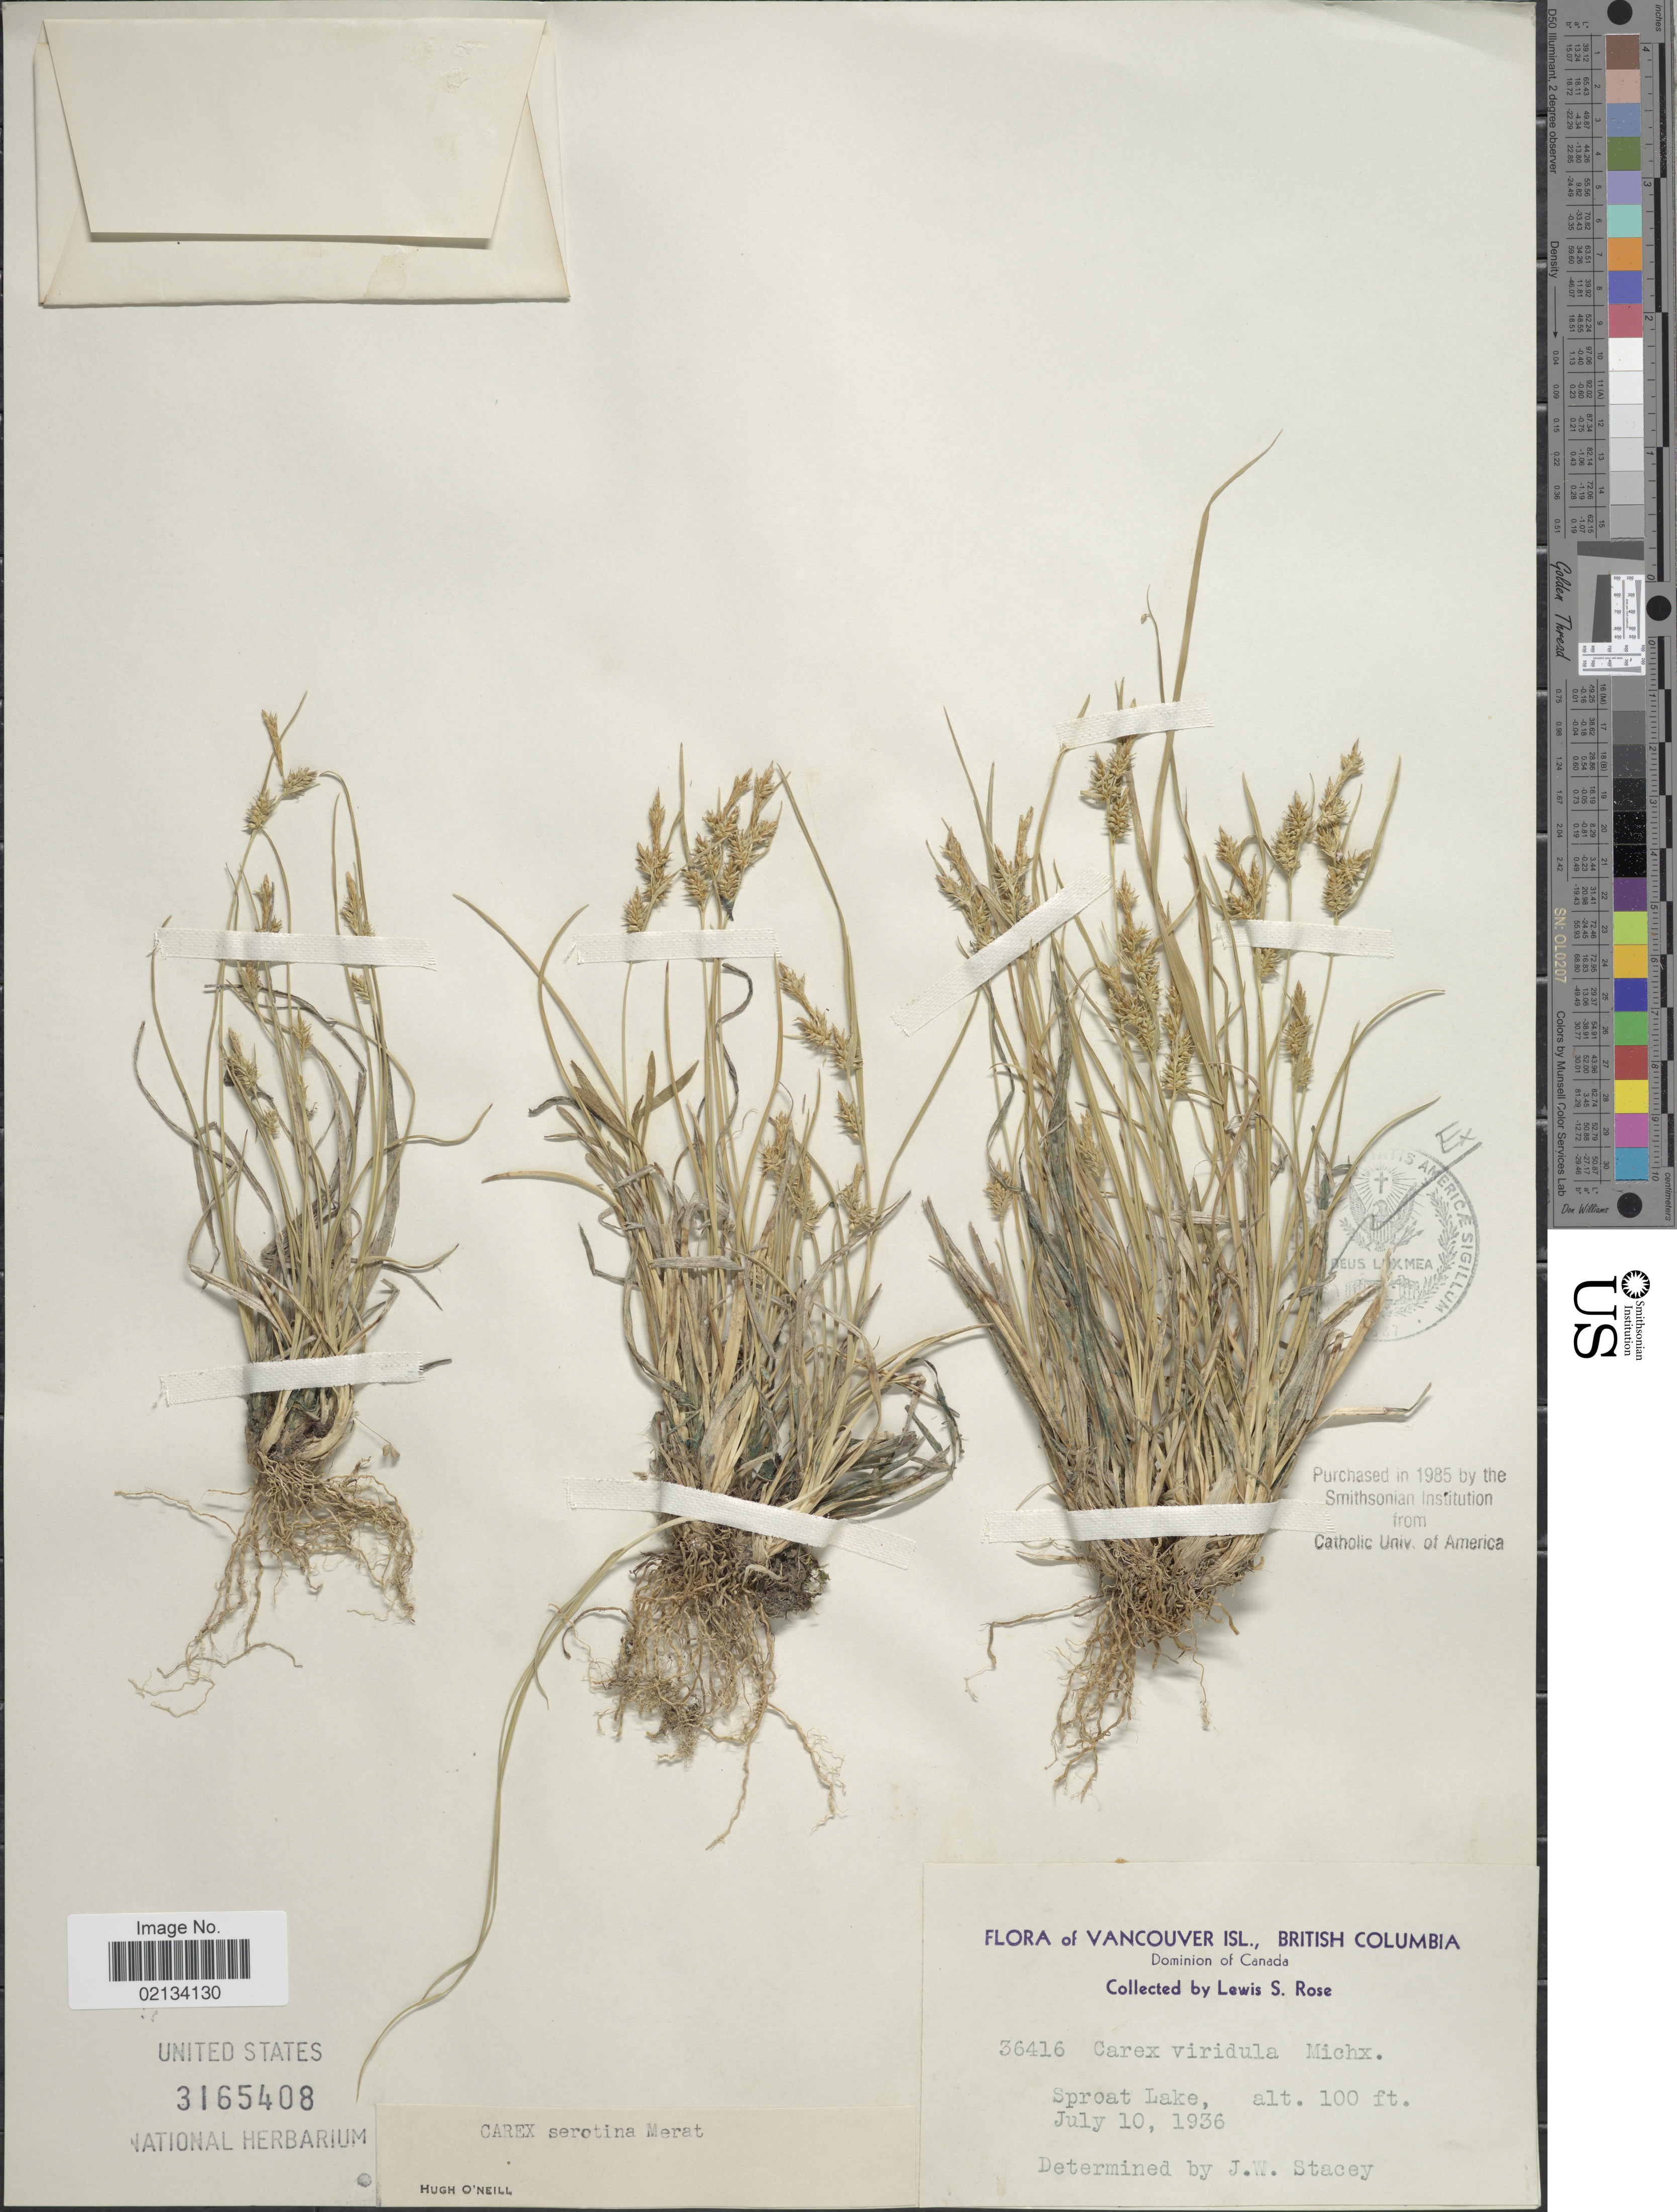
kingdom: Plantae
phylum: Tracheophyta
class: Liliopsida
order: Poales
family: Cyperaceae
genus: Carex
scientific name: Carex oederi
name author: Retz.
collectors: L. S. Rose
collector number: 36416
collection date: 1936-07-10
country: Canada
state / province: British Columbia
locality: Vancouver Isl., Sproat Lake.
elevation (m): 30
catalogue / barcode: US 3165408